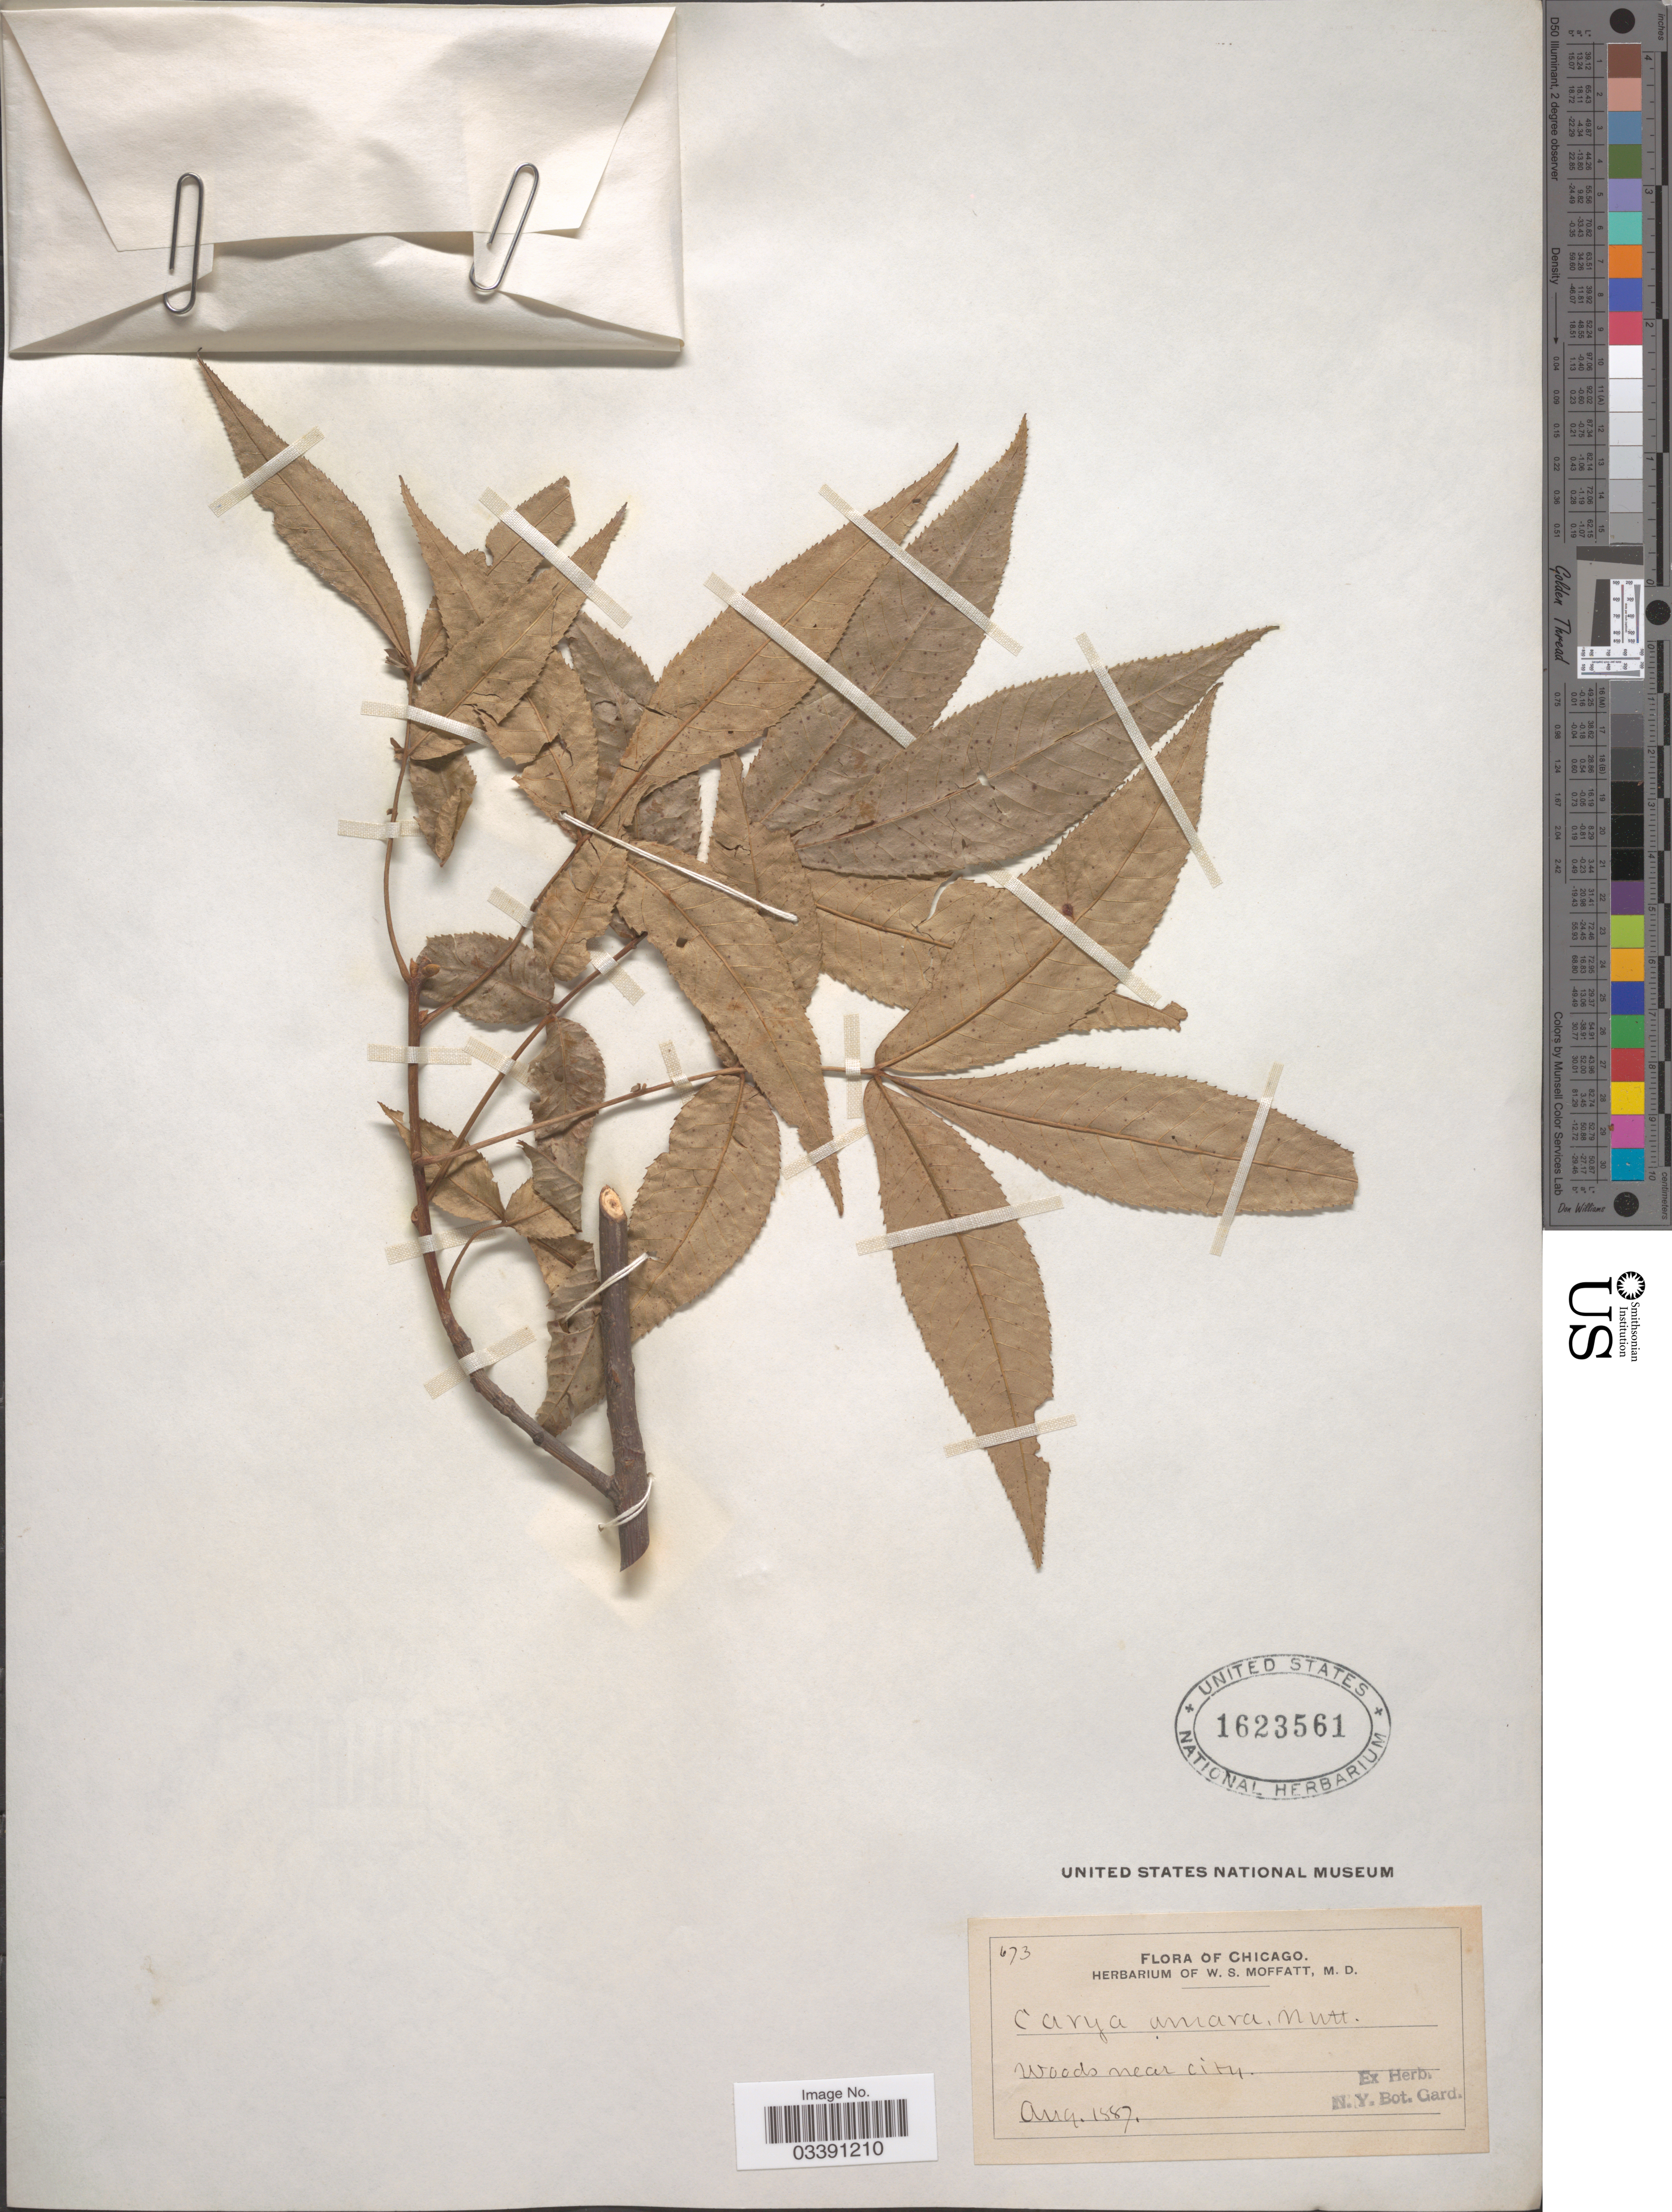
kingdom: Plantae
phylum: Tracheophyta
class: Magnoliopsida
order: Fagales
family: Juglandaceae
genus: Carya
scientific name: Carya cordiformis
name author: (Wangenh.) K. Koch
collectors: ex herb. W. S. Moffatt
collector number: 673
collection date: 1887-08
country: United States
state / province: Illinois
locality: Chicago. Woods near city.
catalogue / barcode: US 1623561